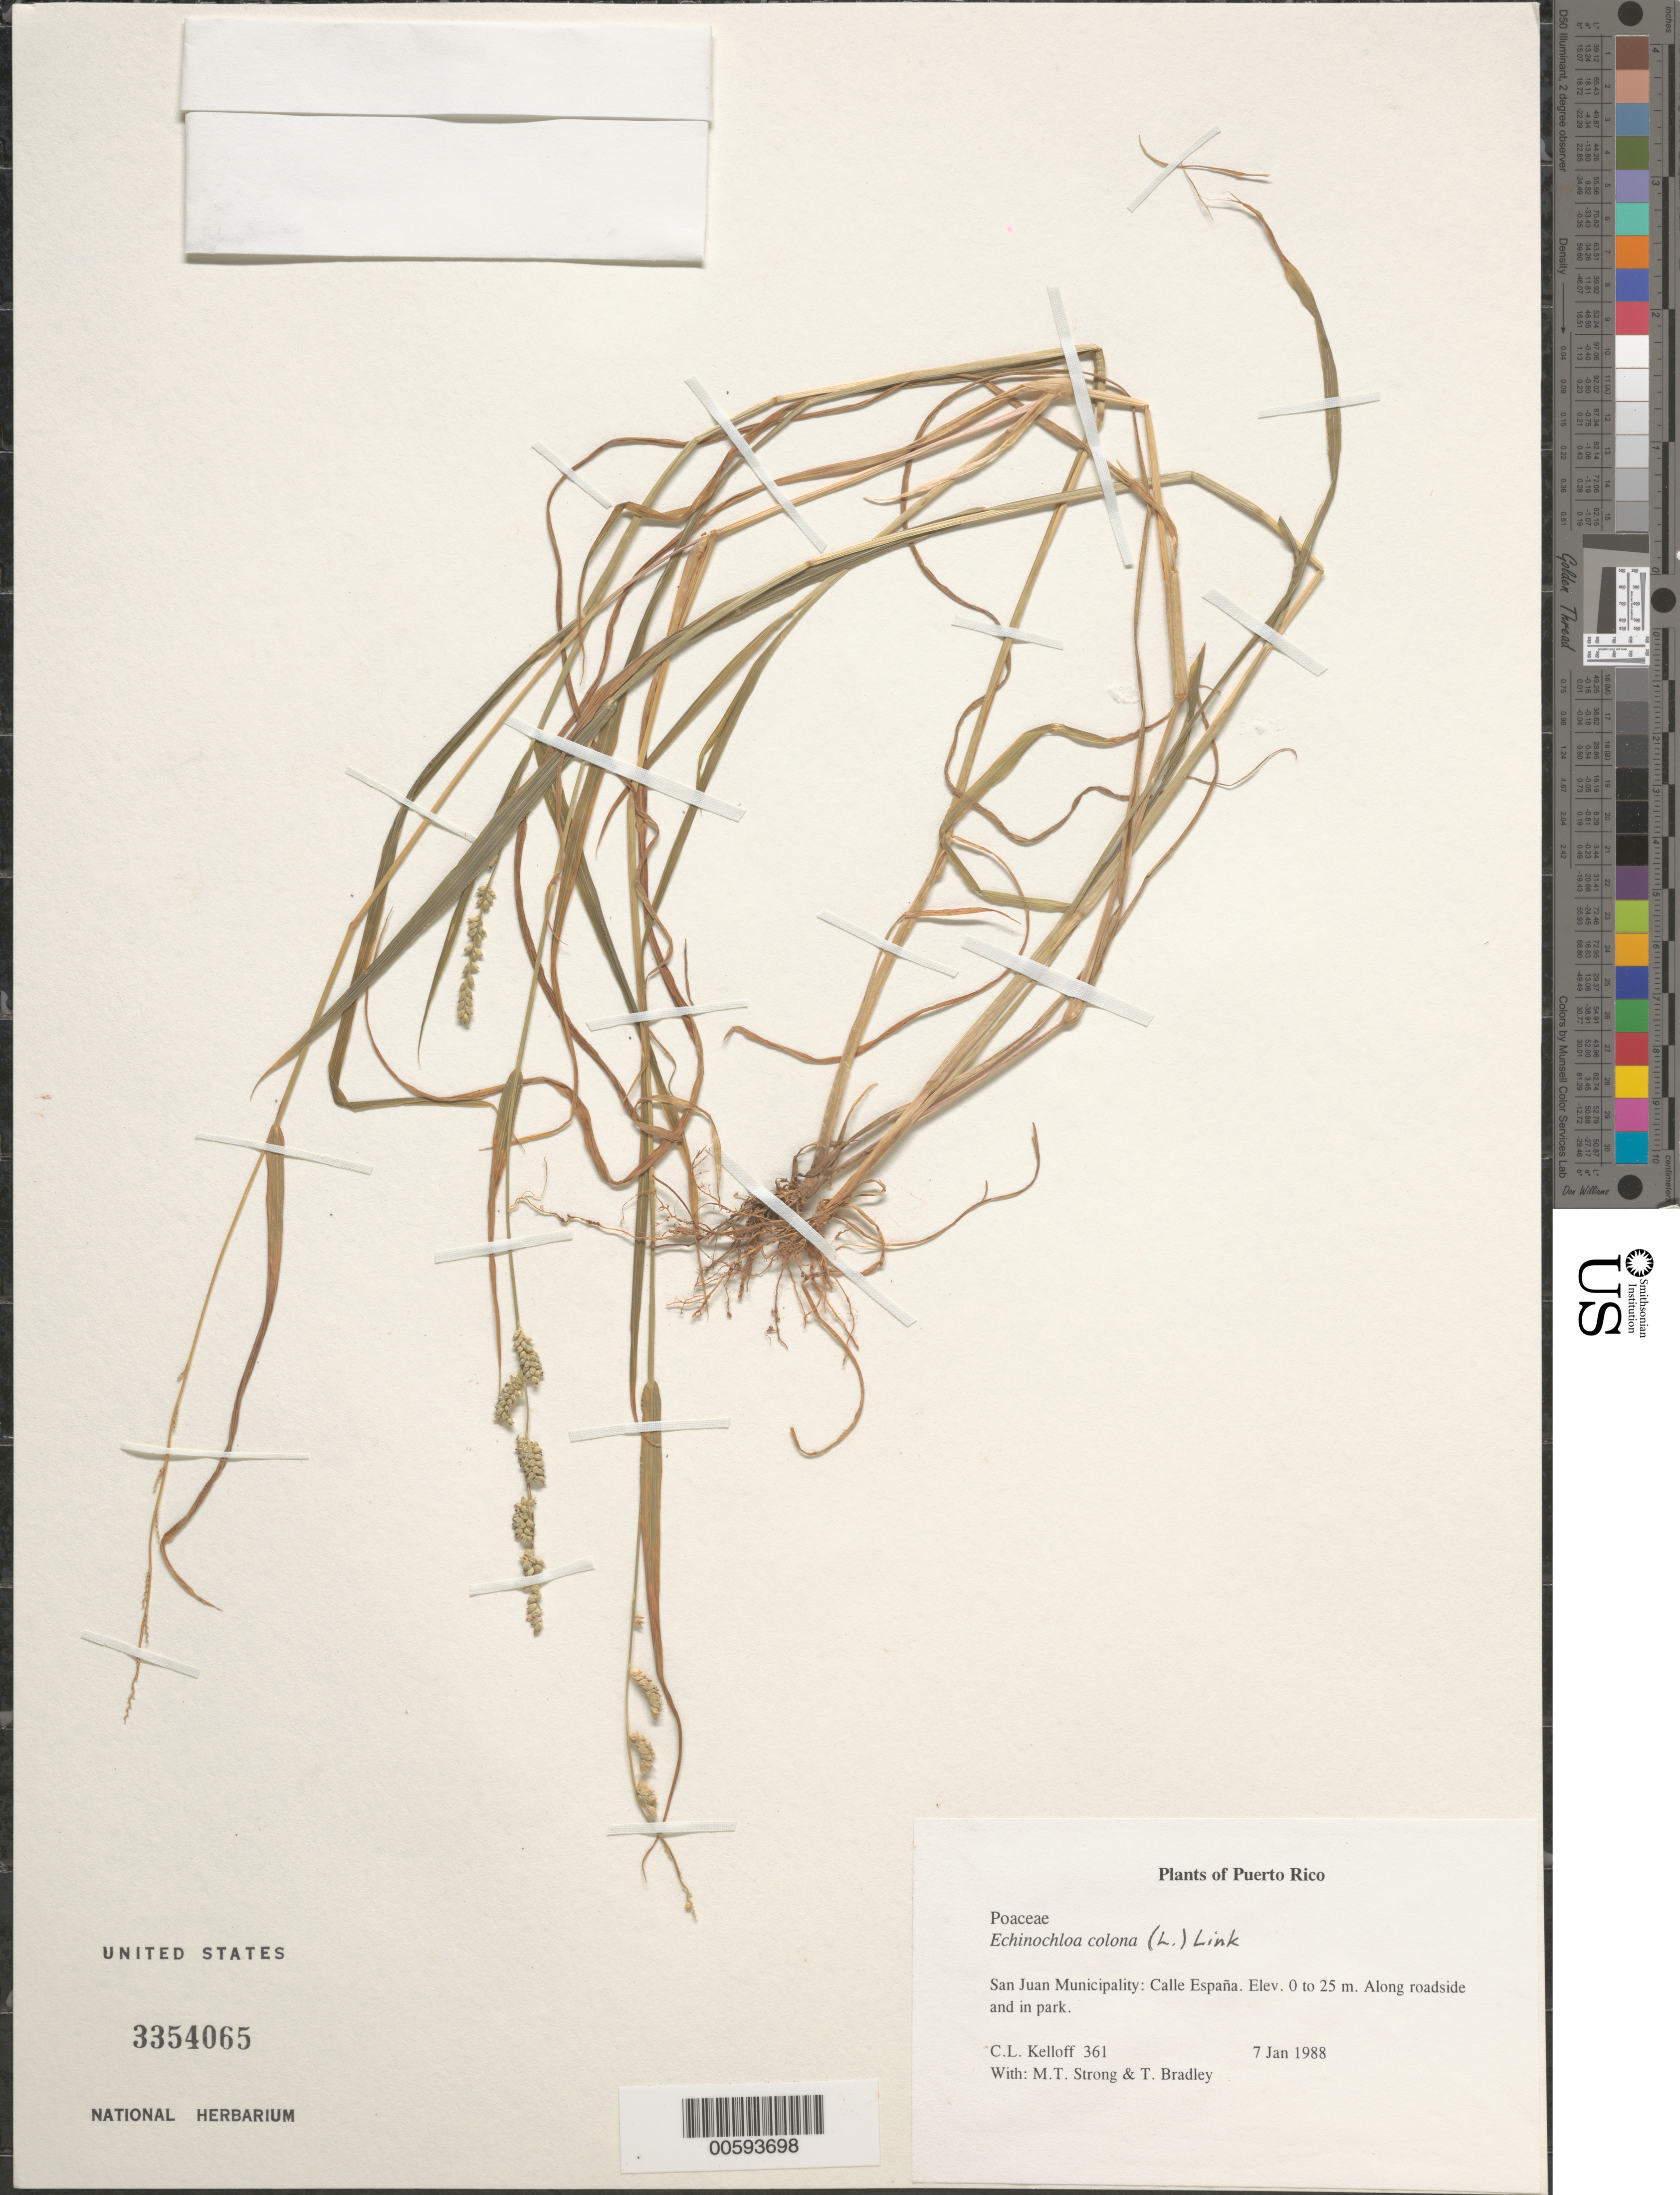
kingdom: Plantae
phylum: Tracheophyta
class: Liliopsida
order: Poales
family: Poaceae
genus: Echinochloa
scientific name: Echinochloa colona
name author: (L.) Link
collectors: C. L. Kelloff, M. T. Strong & T. Bradley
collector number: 361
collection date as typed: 07 Jan 1988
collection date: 1988-01-07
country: Puerto Rico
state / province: San Juan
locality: San Juan Municipality: Calle España.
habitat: Along roadside and in park.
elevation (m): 0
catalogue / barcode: US 3354065